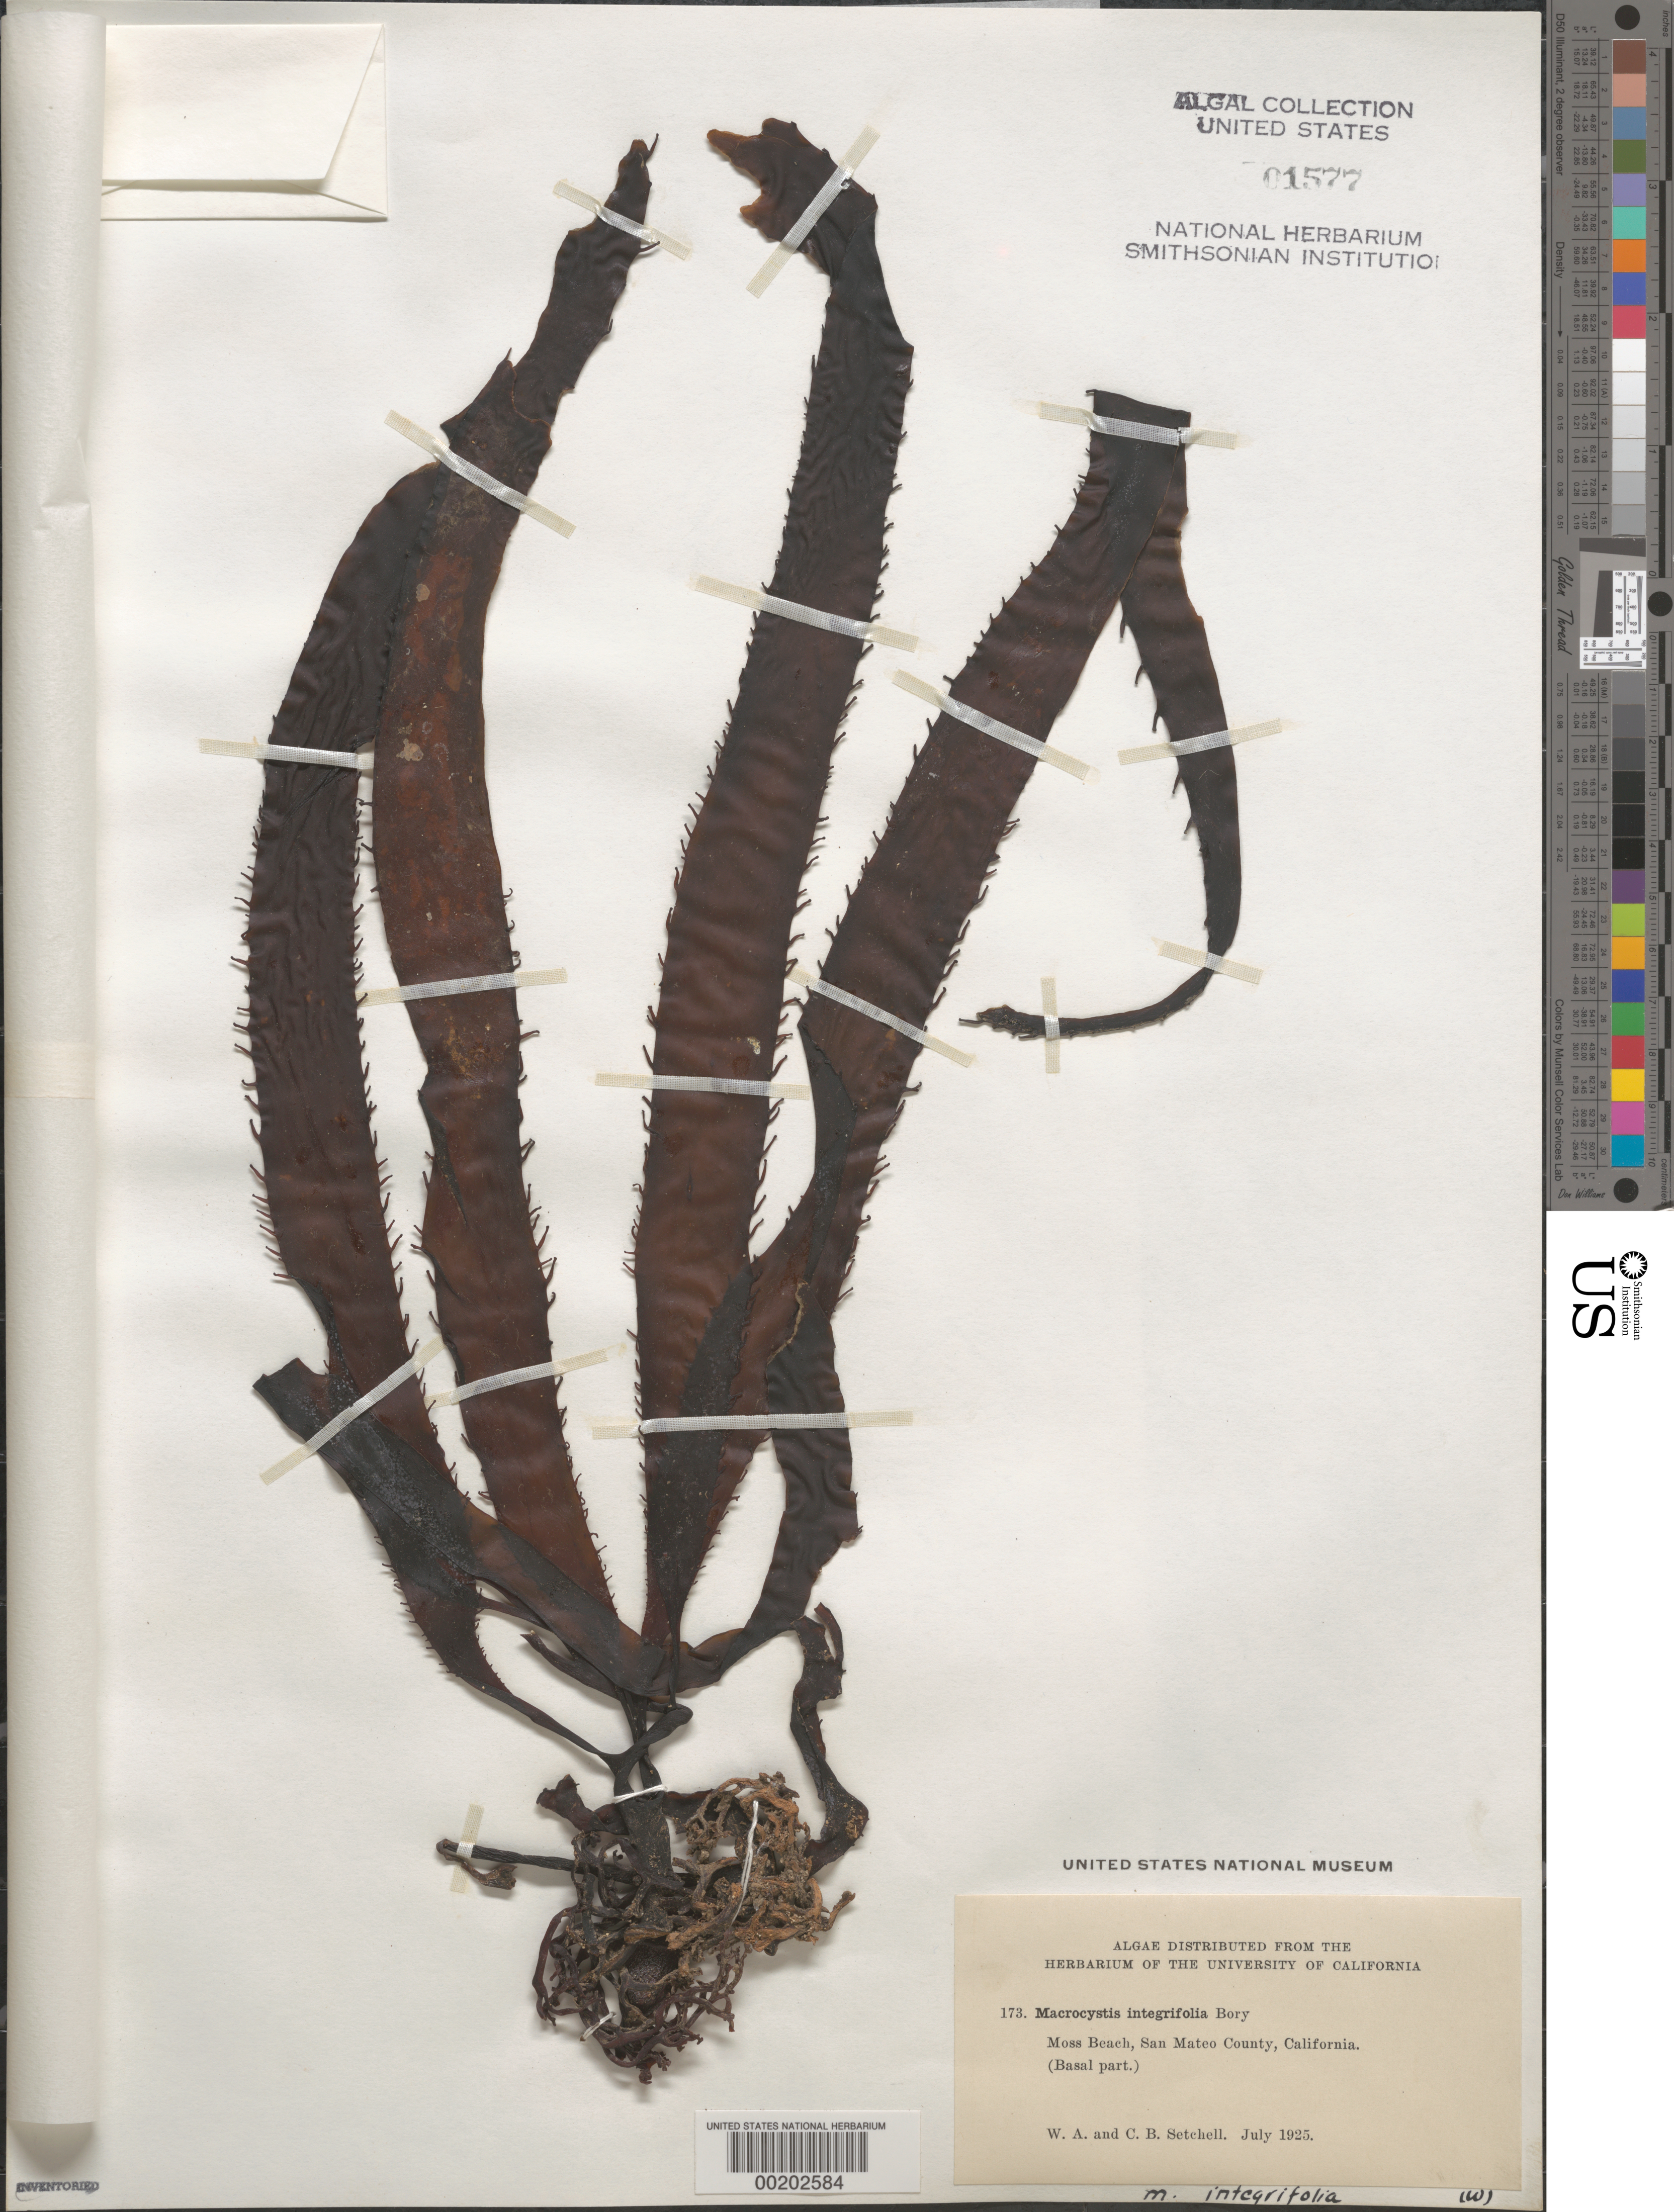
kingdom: Chromista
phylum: Ochrophyta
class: Phaeophyceae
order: Laminariales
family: Laminariaceae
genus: Macrocystis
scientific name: Macrocystis pyrifera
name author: (L.) C. Agardh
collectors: W. Setchell & C. B. Setchell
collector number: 173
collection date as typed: Jul 1925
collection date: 1925-07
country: United States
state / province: California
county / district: San Mateo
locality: Moss Beach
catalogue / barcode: US 1577